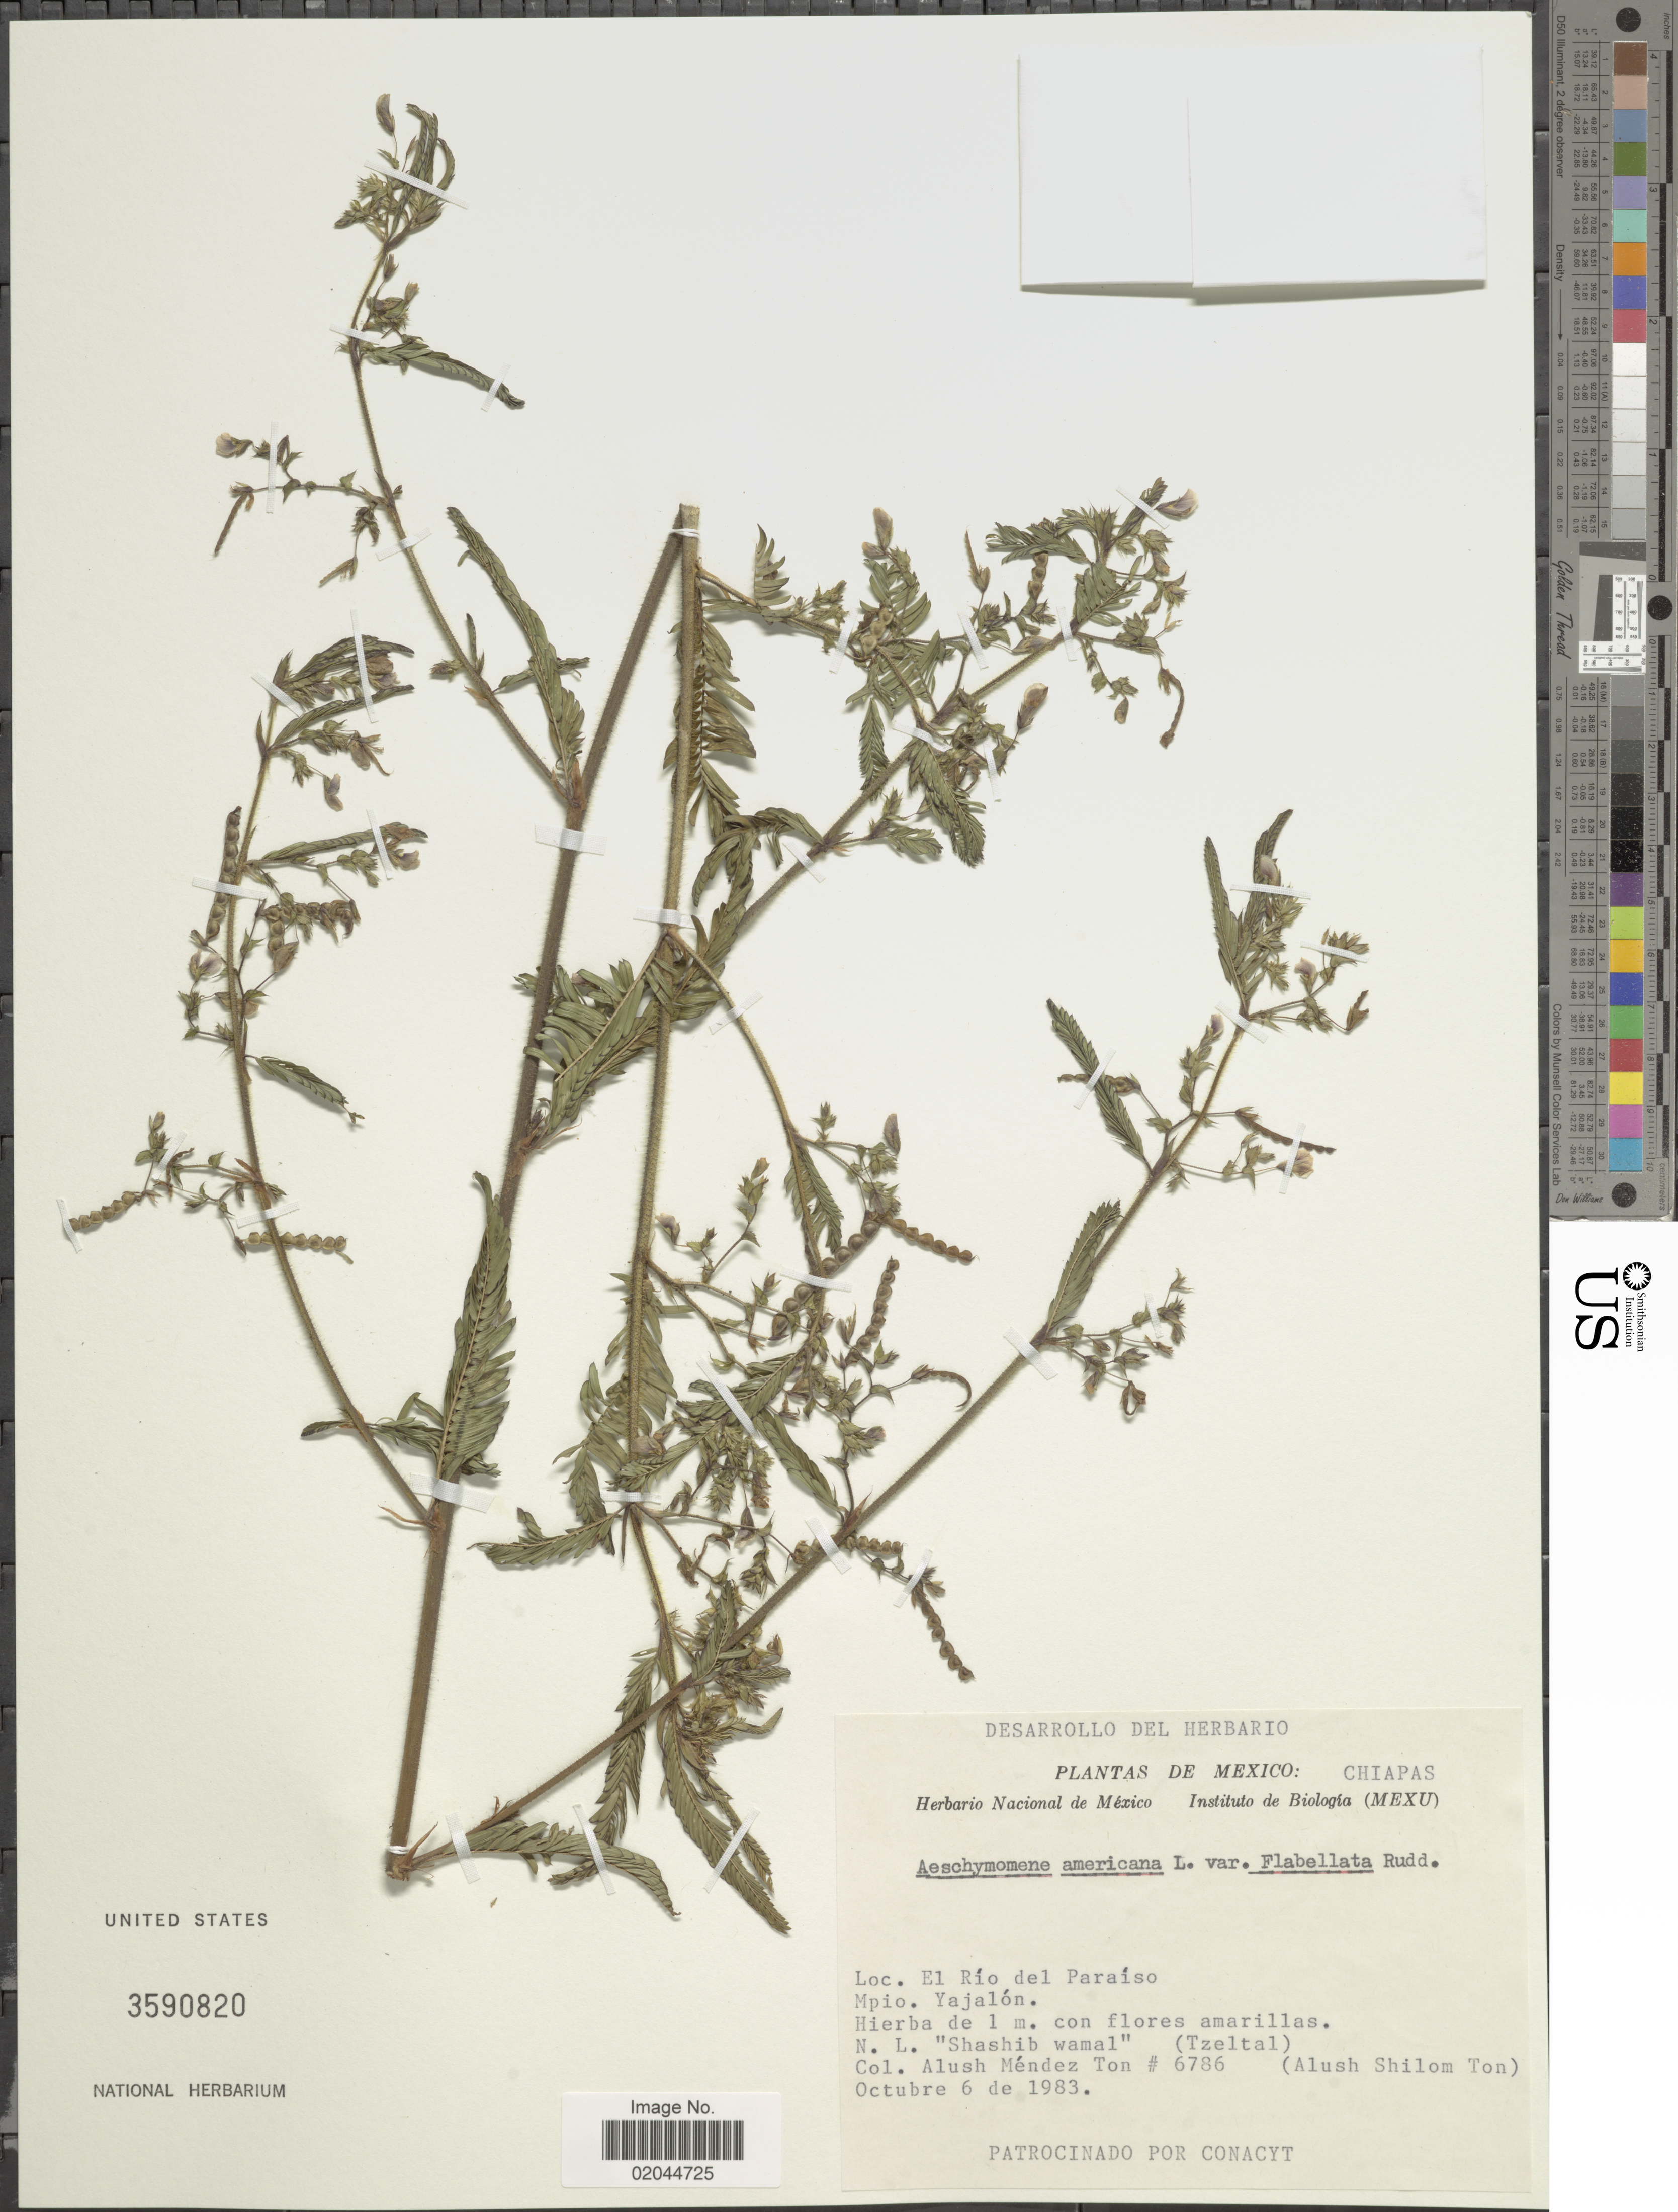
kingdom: Plantae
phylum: Tracheophyta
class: Magnoliopsida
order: Fabales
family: Fabaceae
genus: Aeschynomene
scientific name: Aeschynomene americana var. americana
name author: L.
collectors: A. Méndez Ton & A. Méndez Ton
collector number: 6786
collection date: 1983-10-06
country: Mexico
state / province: Chiapas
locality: El Rio del Paraiso, Mpio. Yajalon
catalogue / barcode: US 3590820